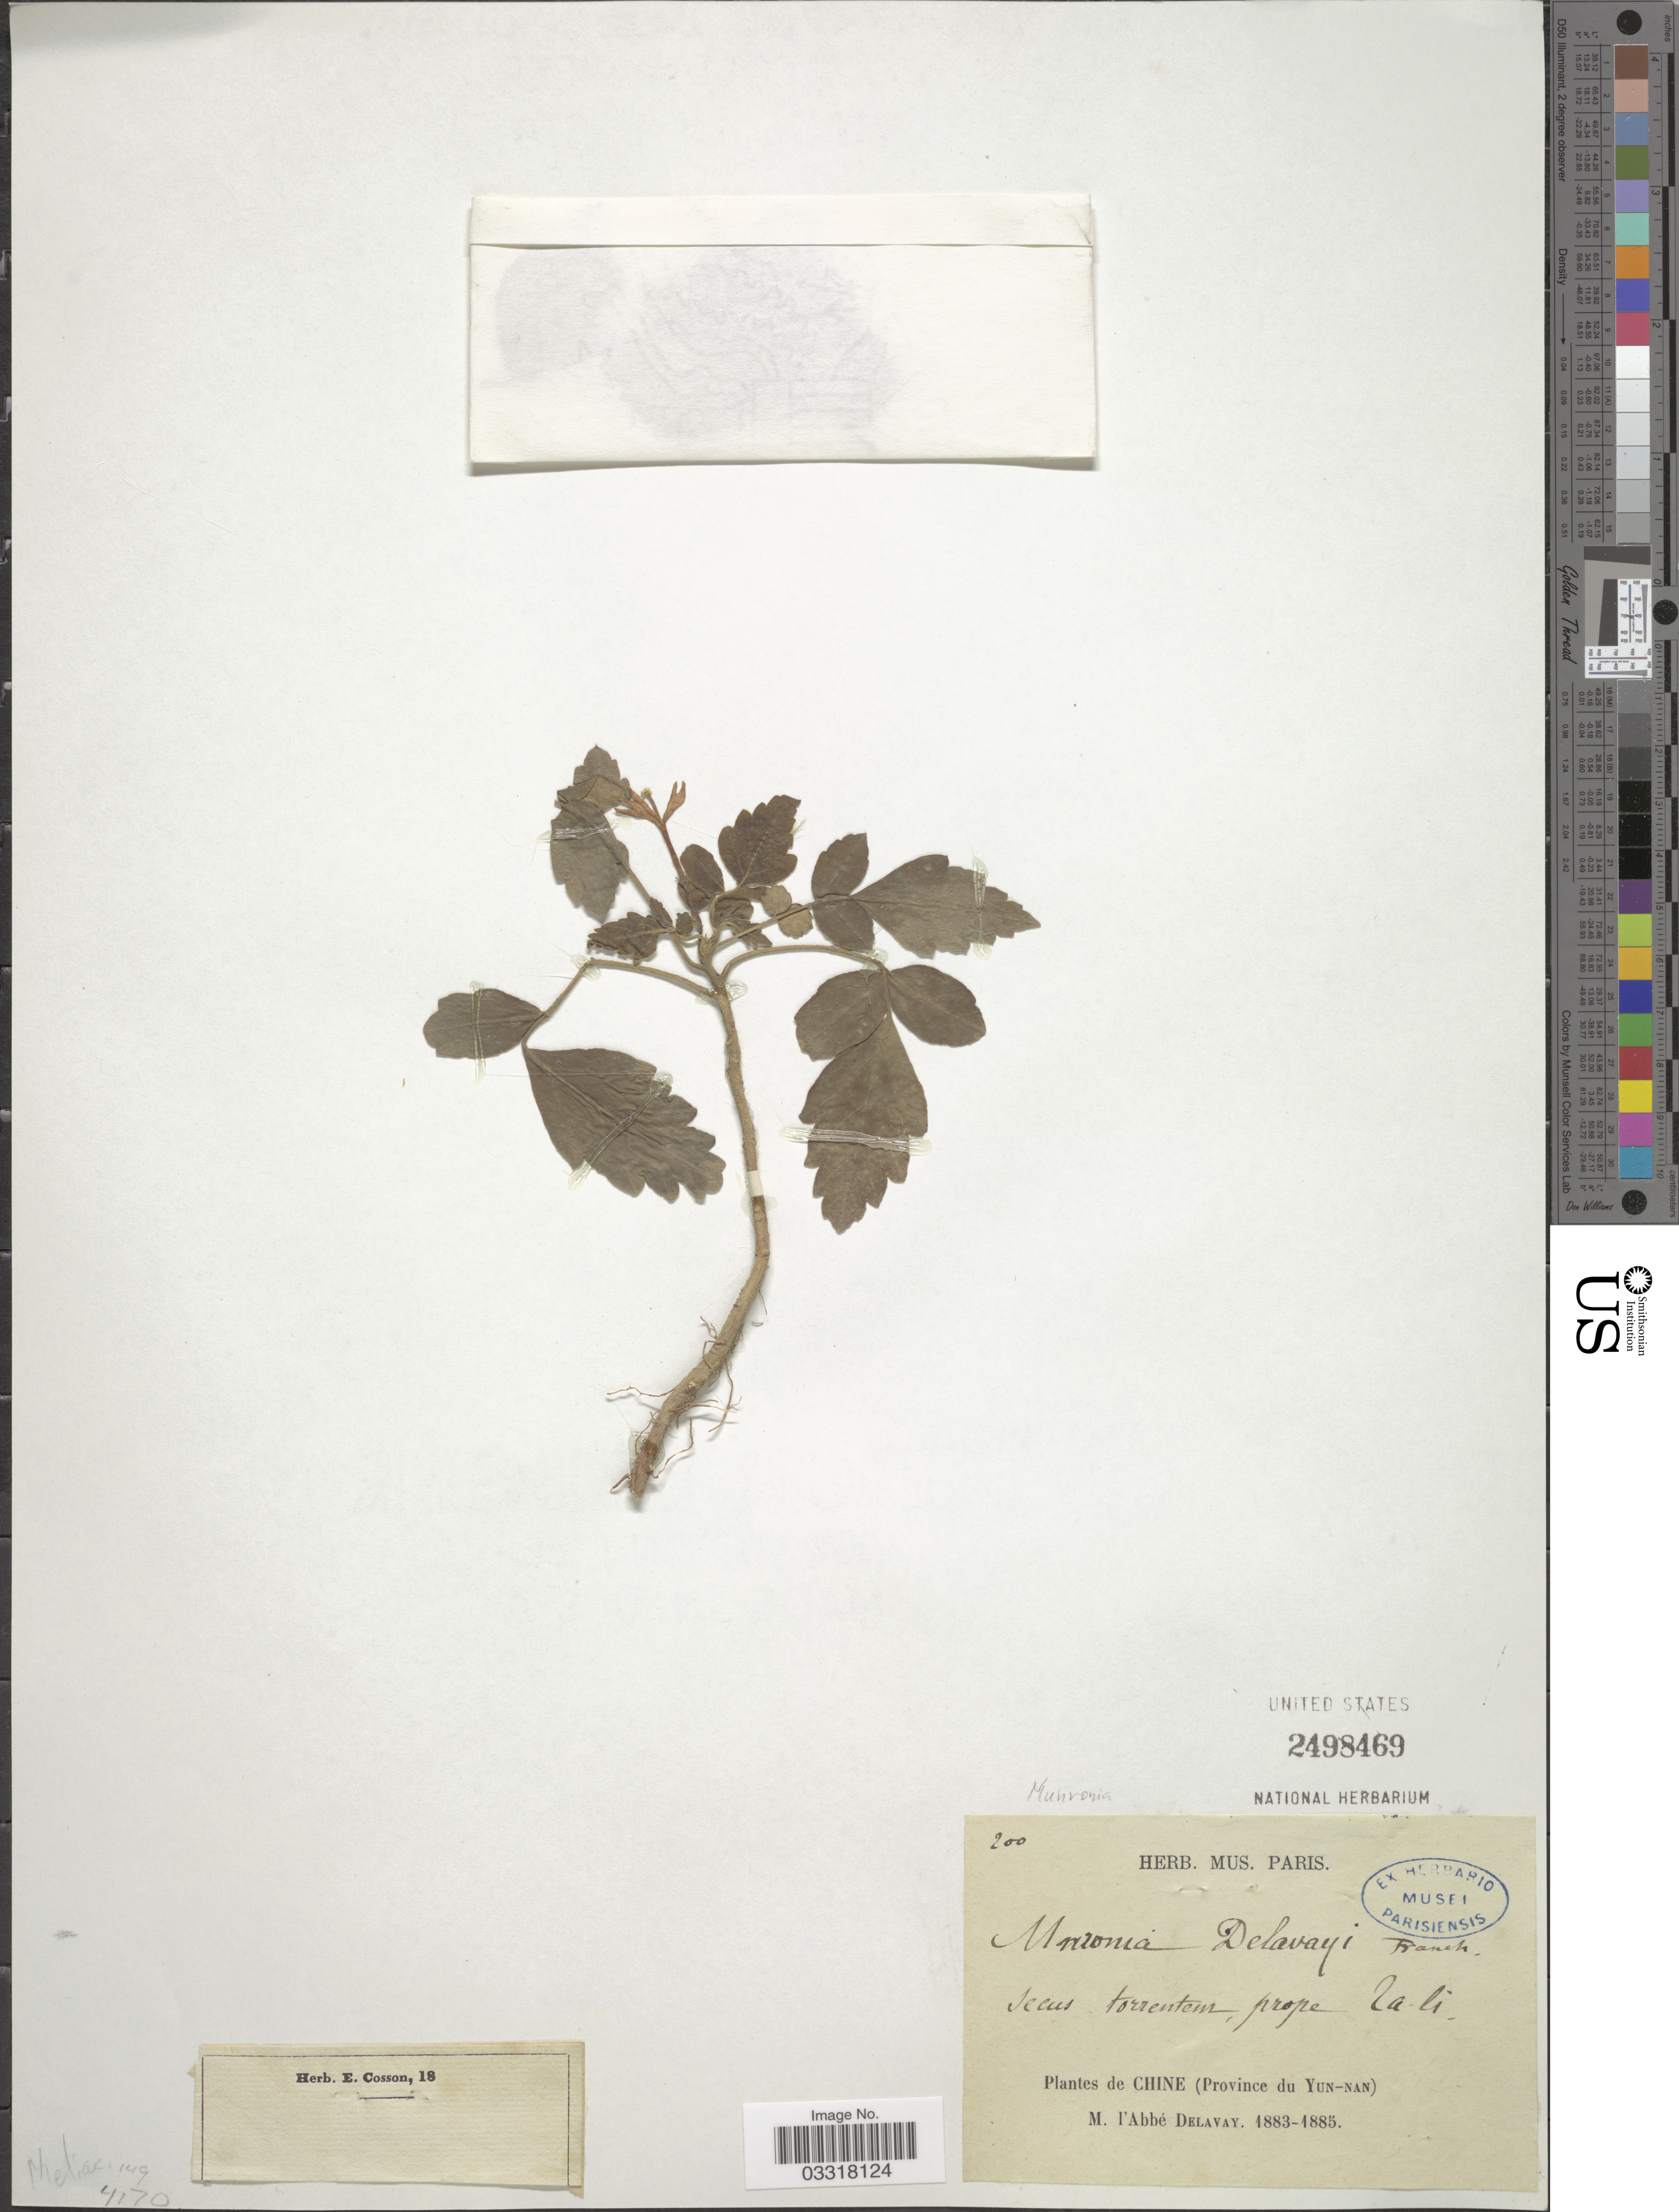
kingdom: Plantae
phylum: Tracheophyta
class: Magnoliopsida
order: Sapindales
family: Meliaceae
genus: Munronia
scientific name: Munronia delavayi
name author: Franch.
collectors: P. Delavay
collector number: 200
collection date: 1883/1885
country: China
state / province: Yunnan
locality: Ta-li.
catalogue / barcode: US 2498469